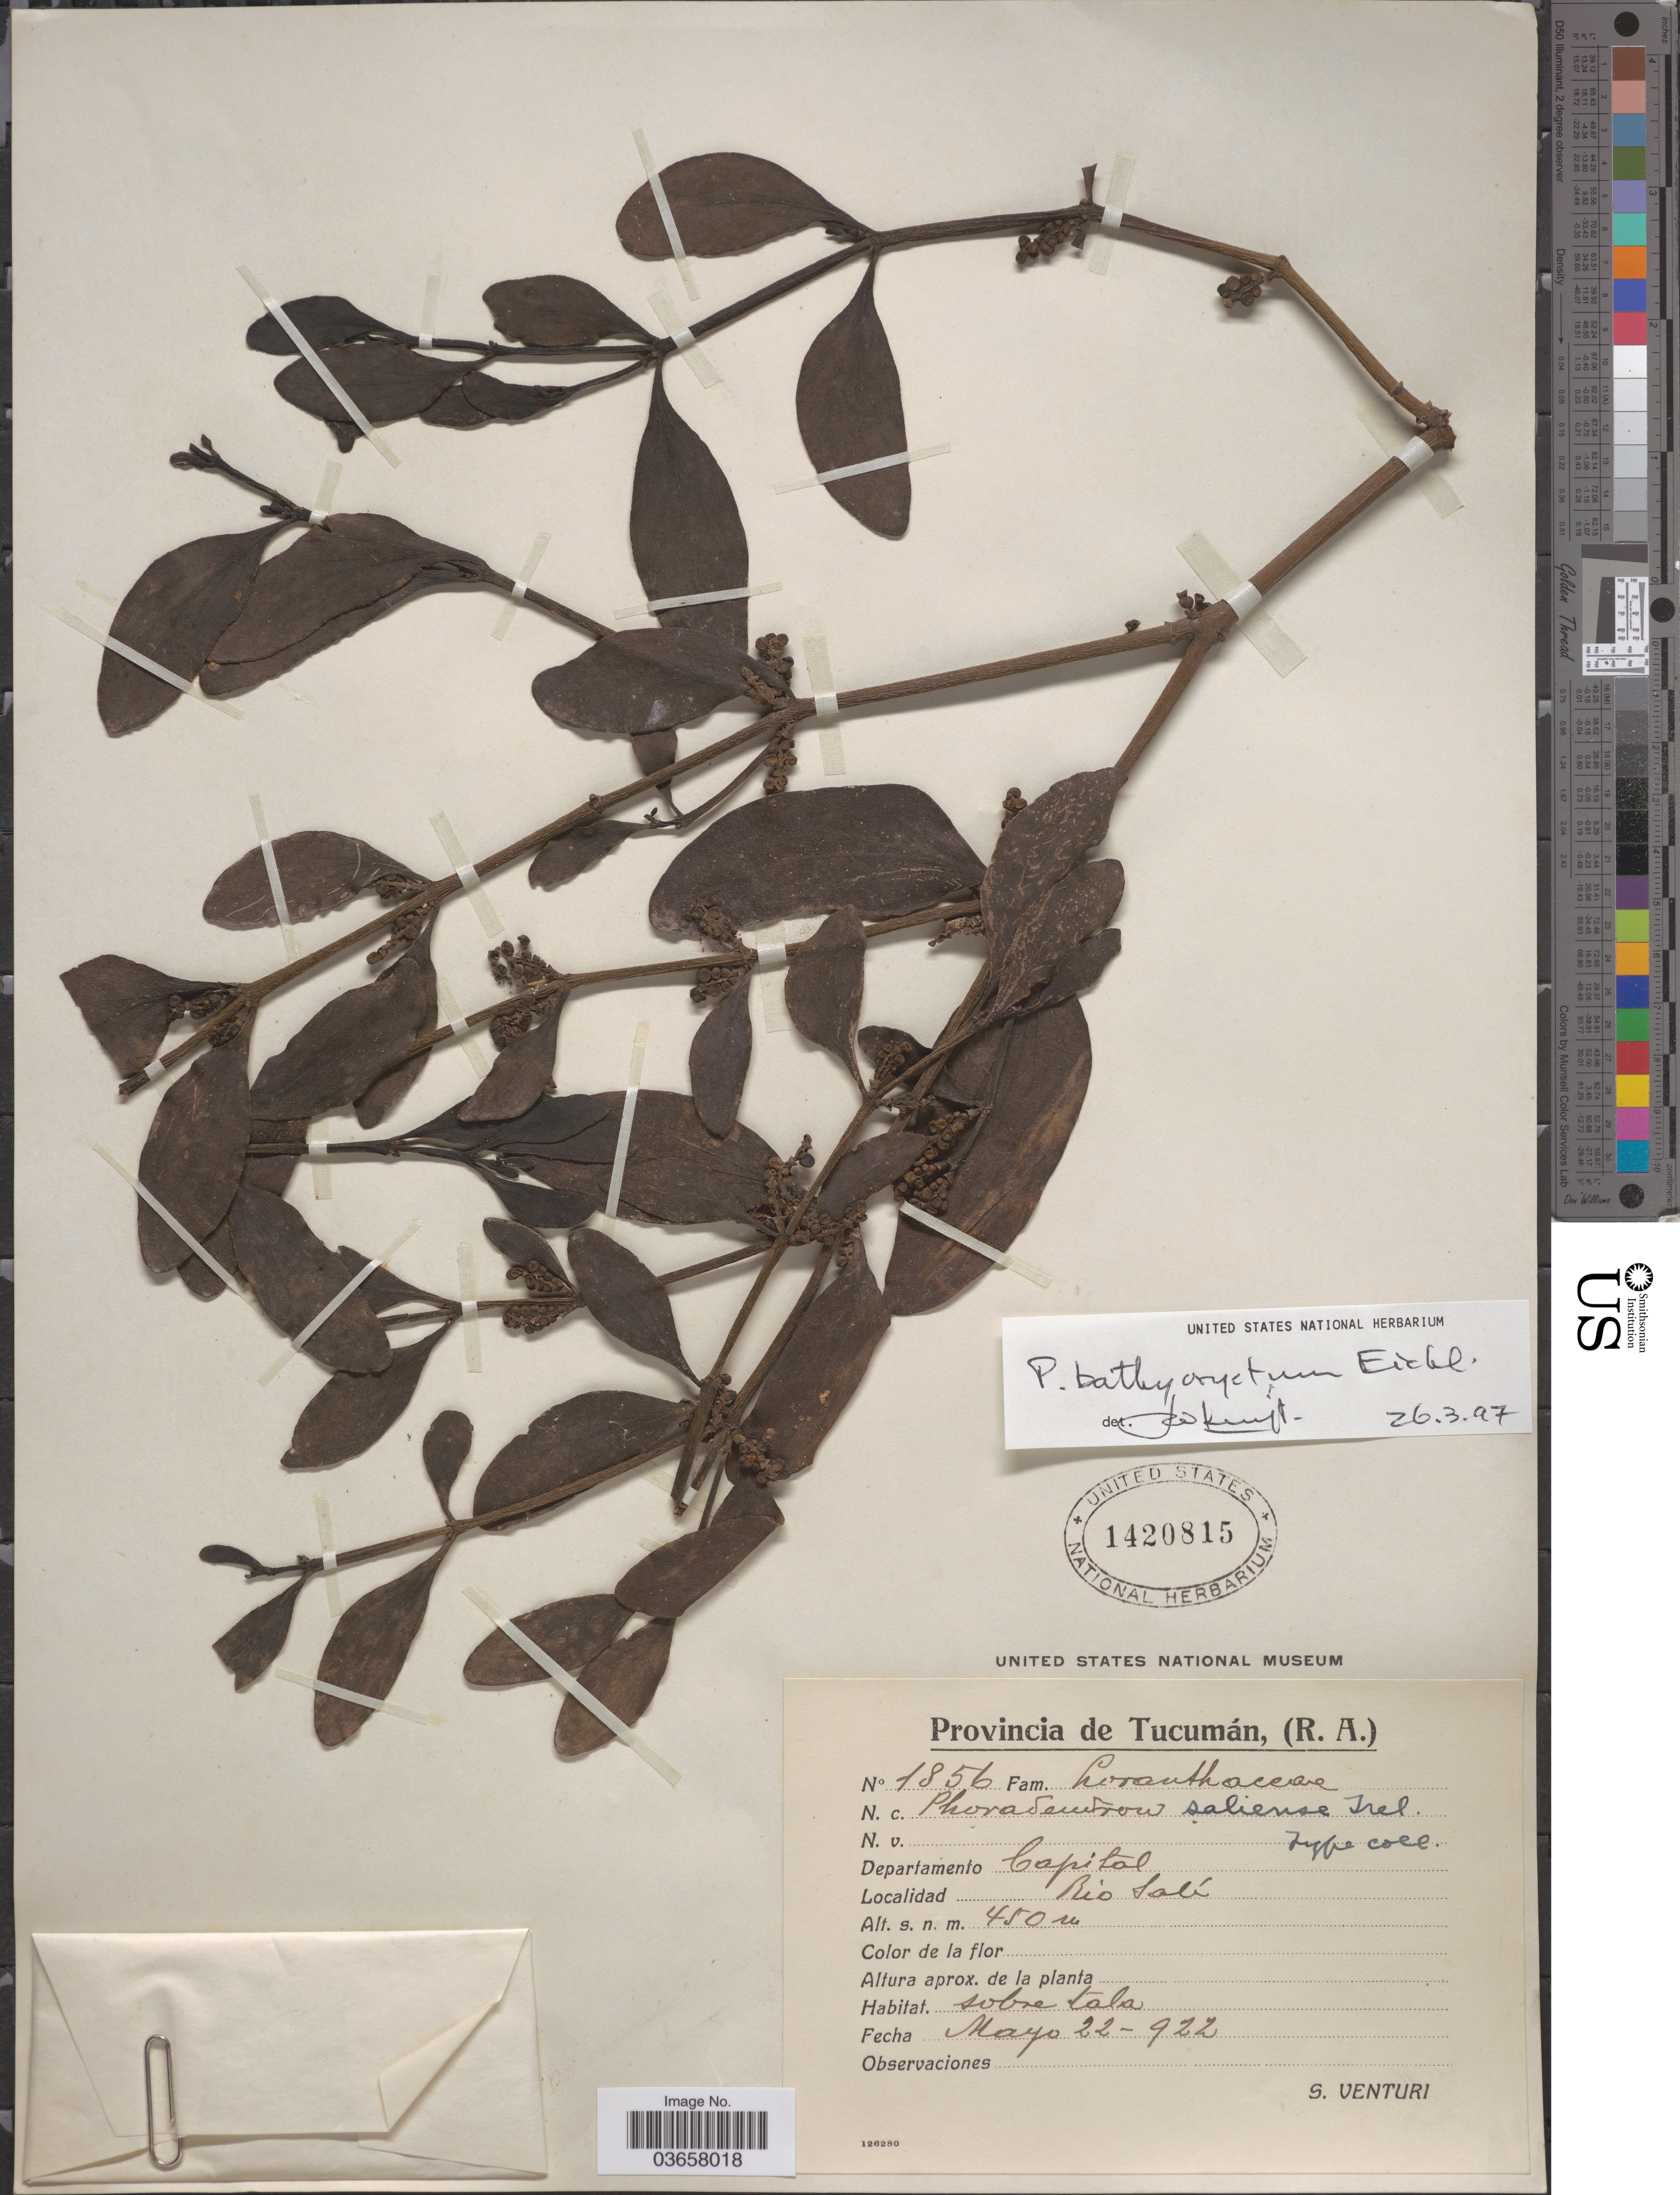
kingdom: Plantae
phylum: Tracheophyta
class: Magnoliopsida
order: Santalales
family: Viscaceae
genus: Phoradendron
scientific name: Phoradendron bathyoryctorum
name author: Eichler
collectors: S. Venturi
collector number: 1856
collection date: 1922-05-22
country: Argentina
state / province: Tucuman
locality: Departamento Capital. Rio Salí.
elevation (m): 450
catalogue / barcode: US 1420815